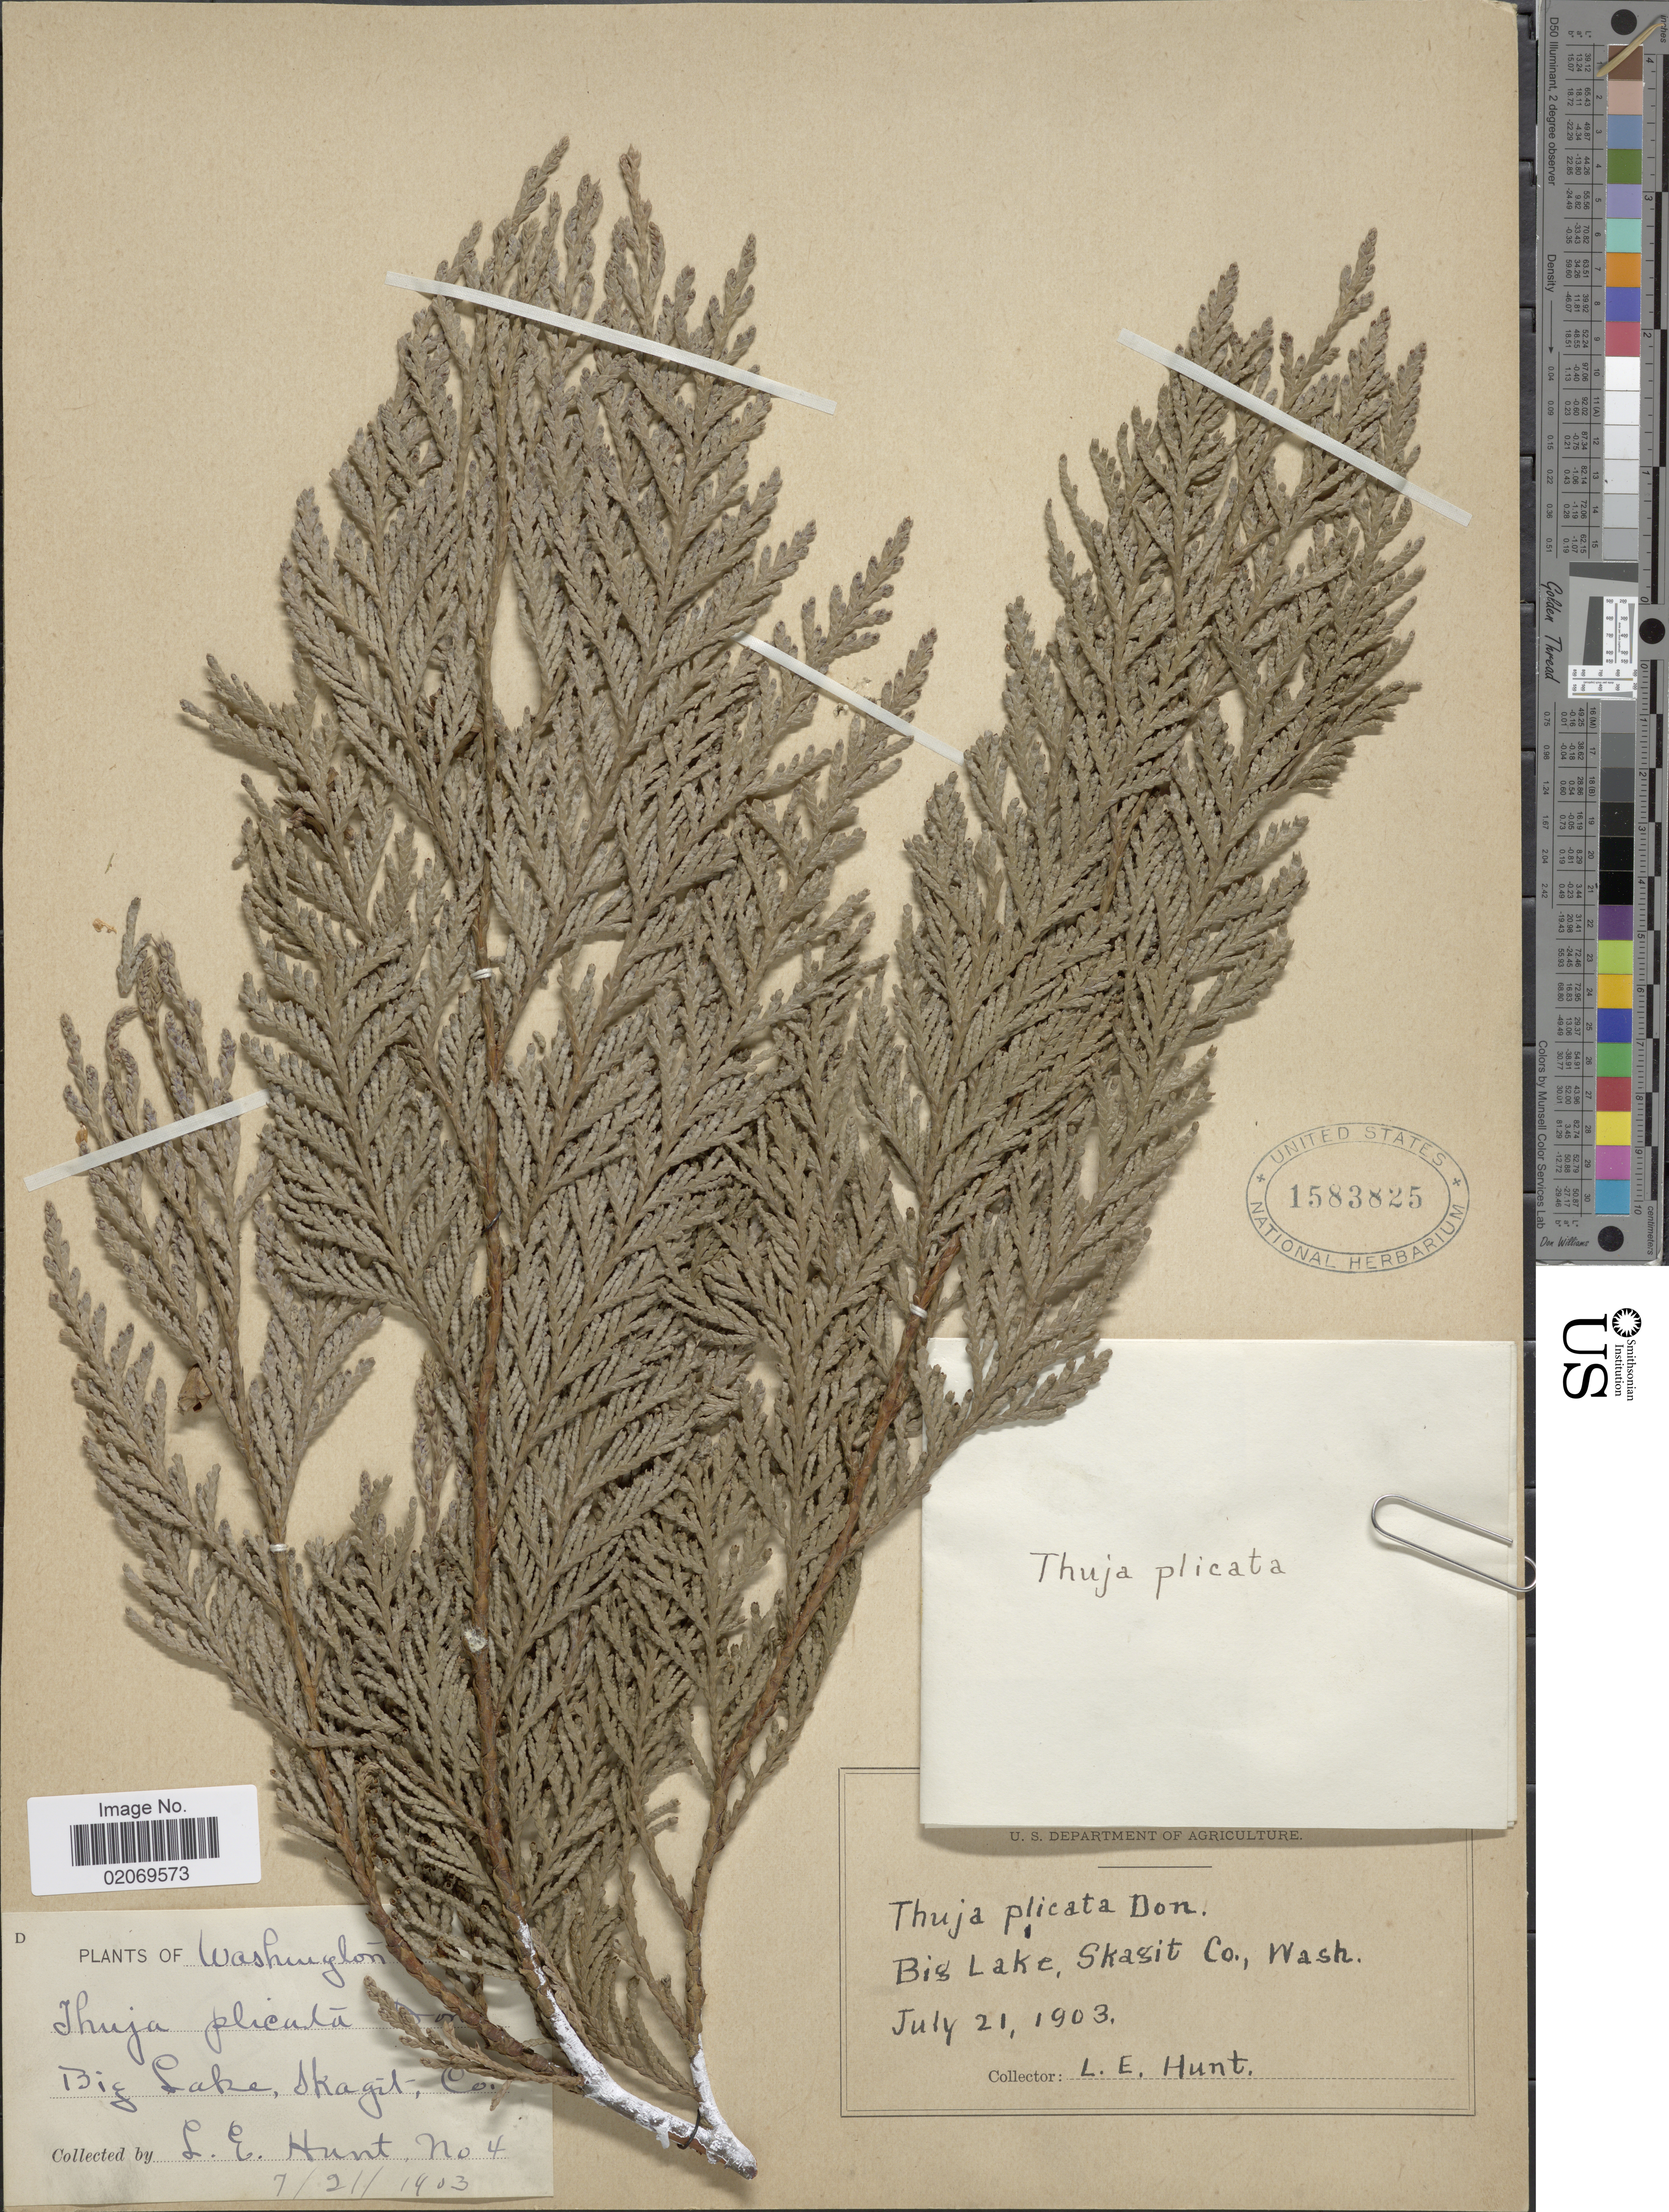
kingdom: Plantae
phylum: Tracheophyta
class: Pinopsida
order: Pinales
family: Cupressaceae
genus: Thuja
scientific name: Thuja plicata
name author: Donn & D. Don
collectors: L. Hunt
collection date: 1903-07-21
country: United States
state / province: Washington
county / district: Skagit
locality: Big Lake, Skagit Co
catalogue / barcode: US 1583825